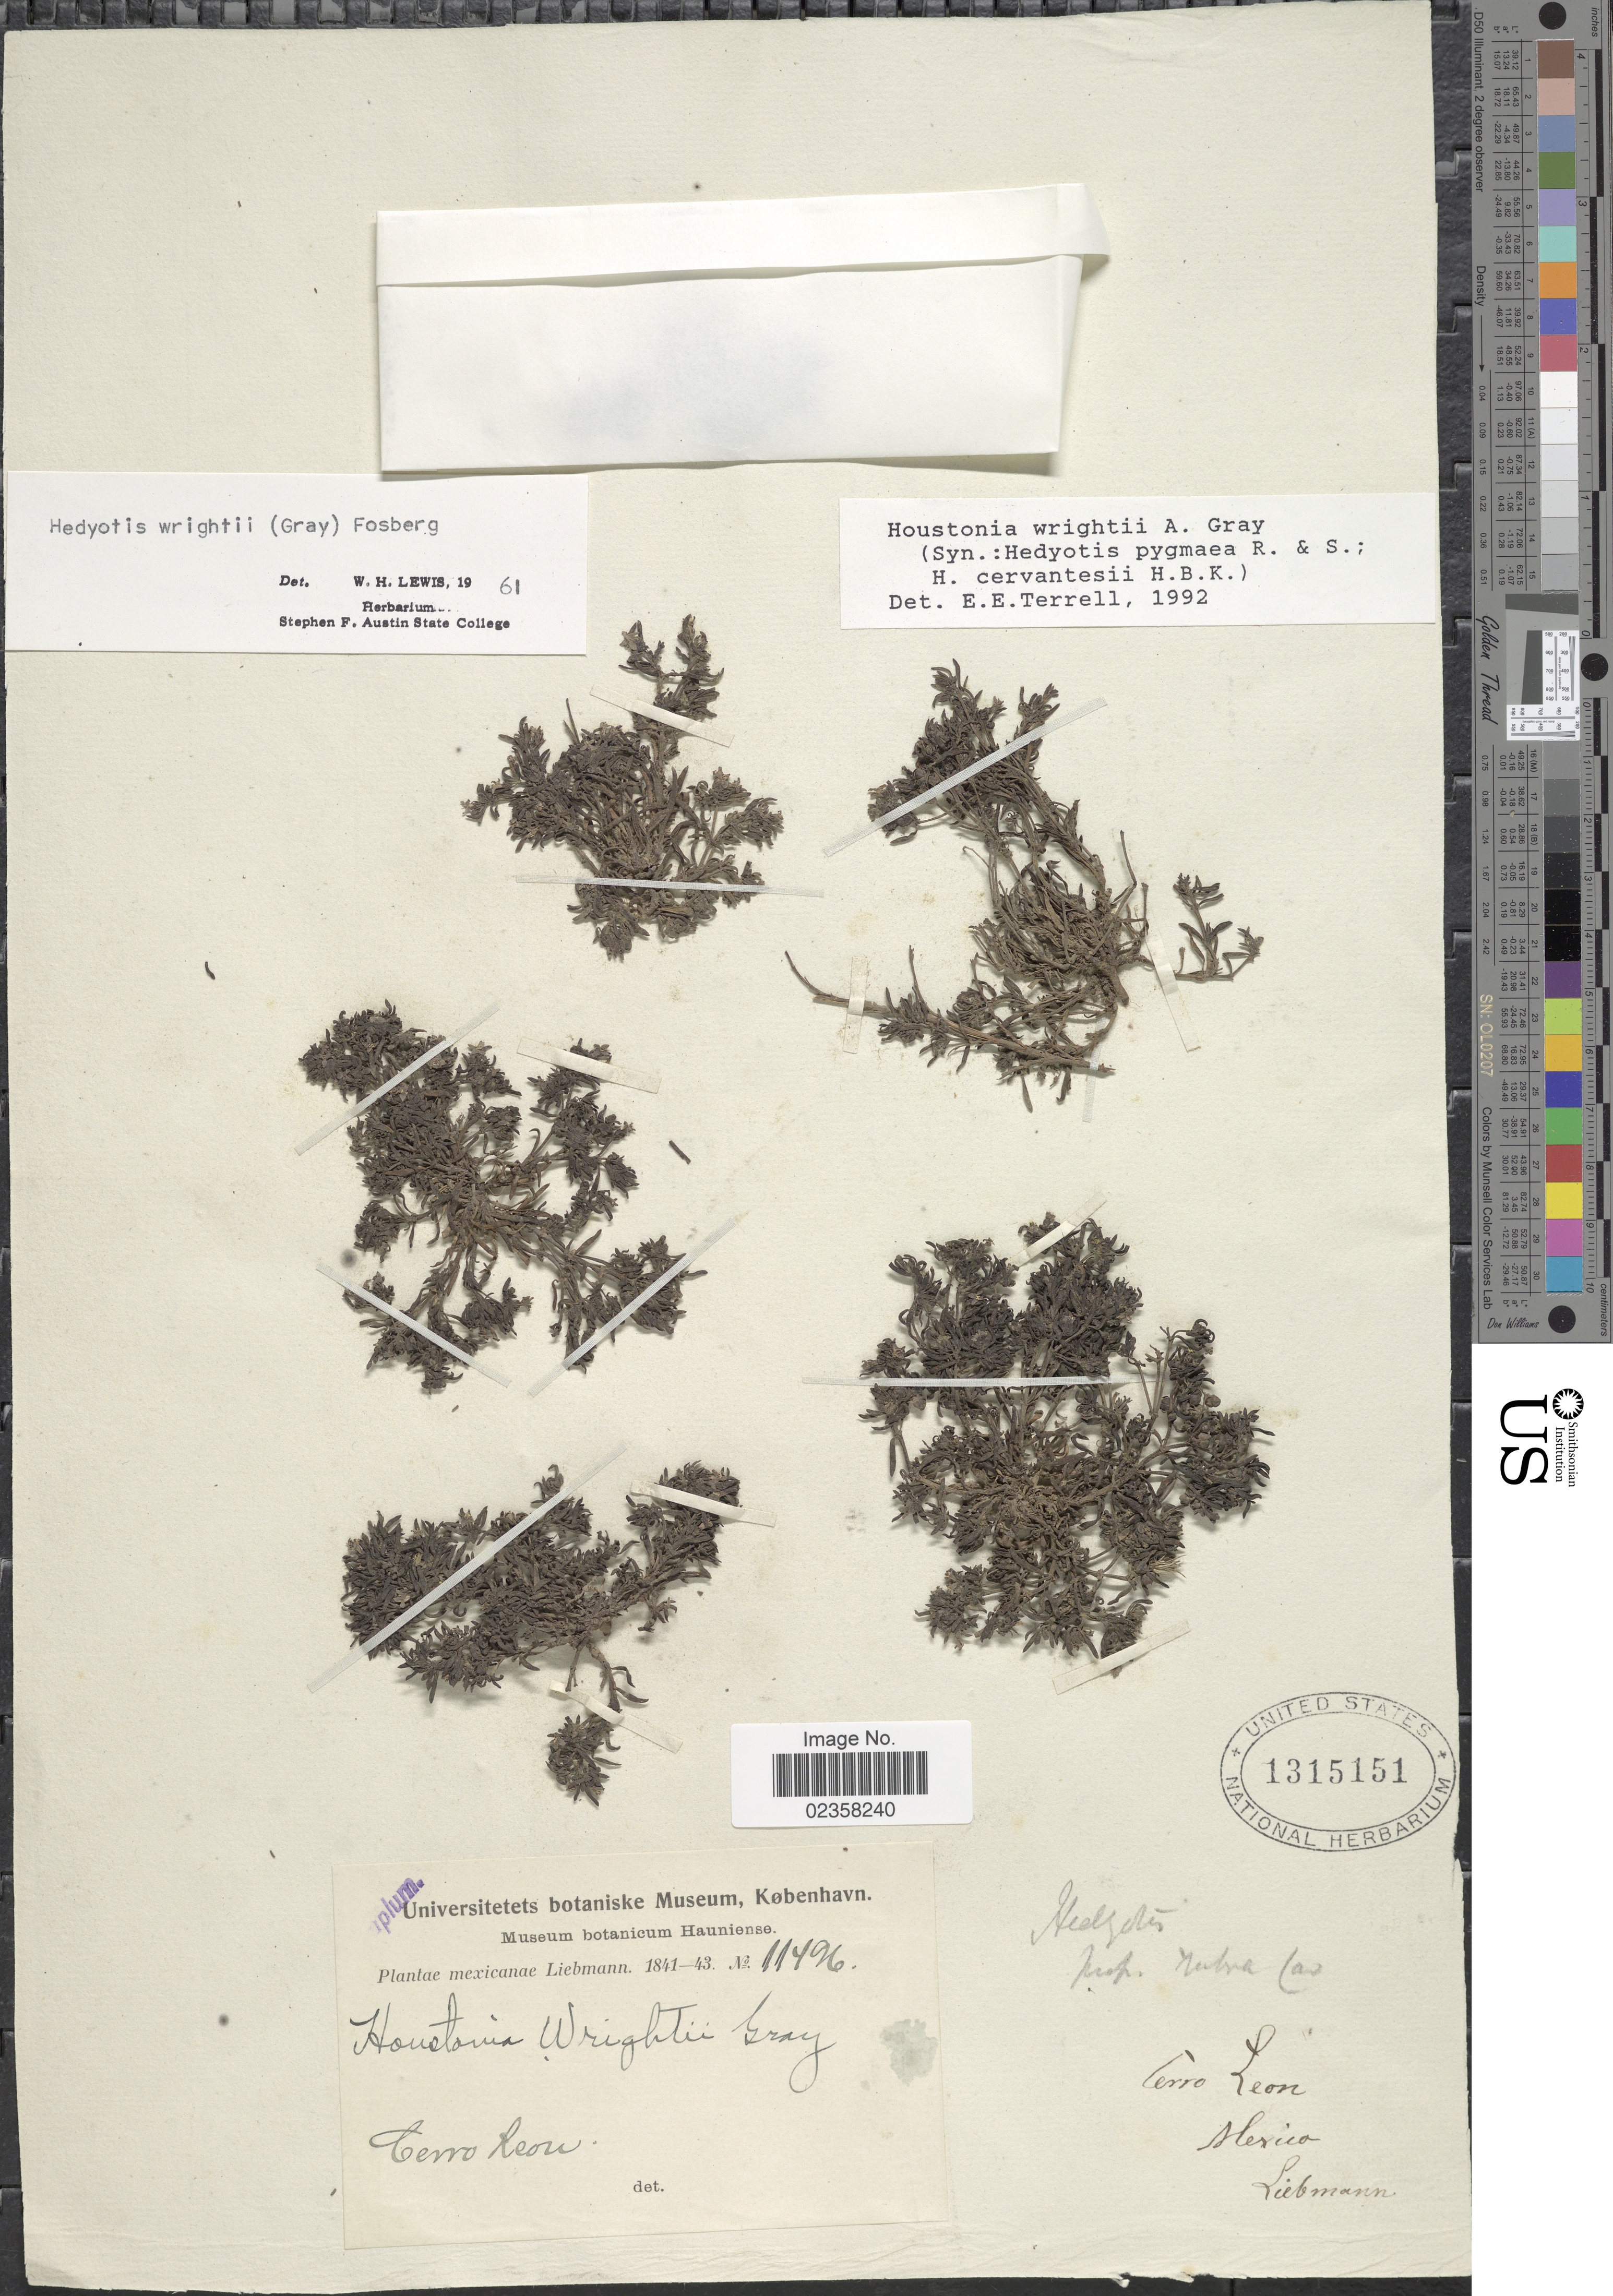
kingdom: Plantae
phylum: Tracheophyta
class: Magnoliopsida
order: Gentianales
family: Rubiaceae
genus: Houstonia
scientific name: Houstonia wrightii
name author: (A. Gray) A. Gray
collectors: Liebmann, --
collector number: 11496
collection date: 1841/1843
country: Mexico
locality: Cerro Leon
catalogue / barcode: US 1315151